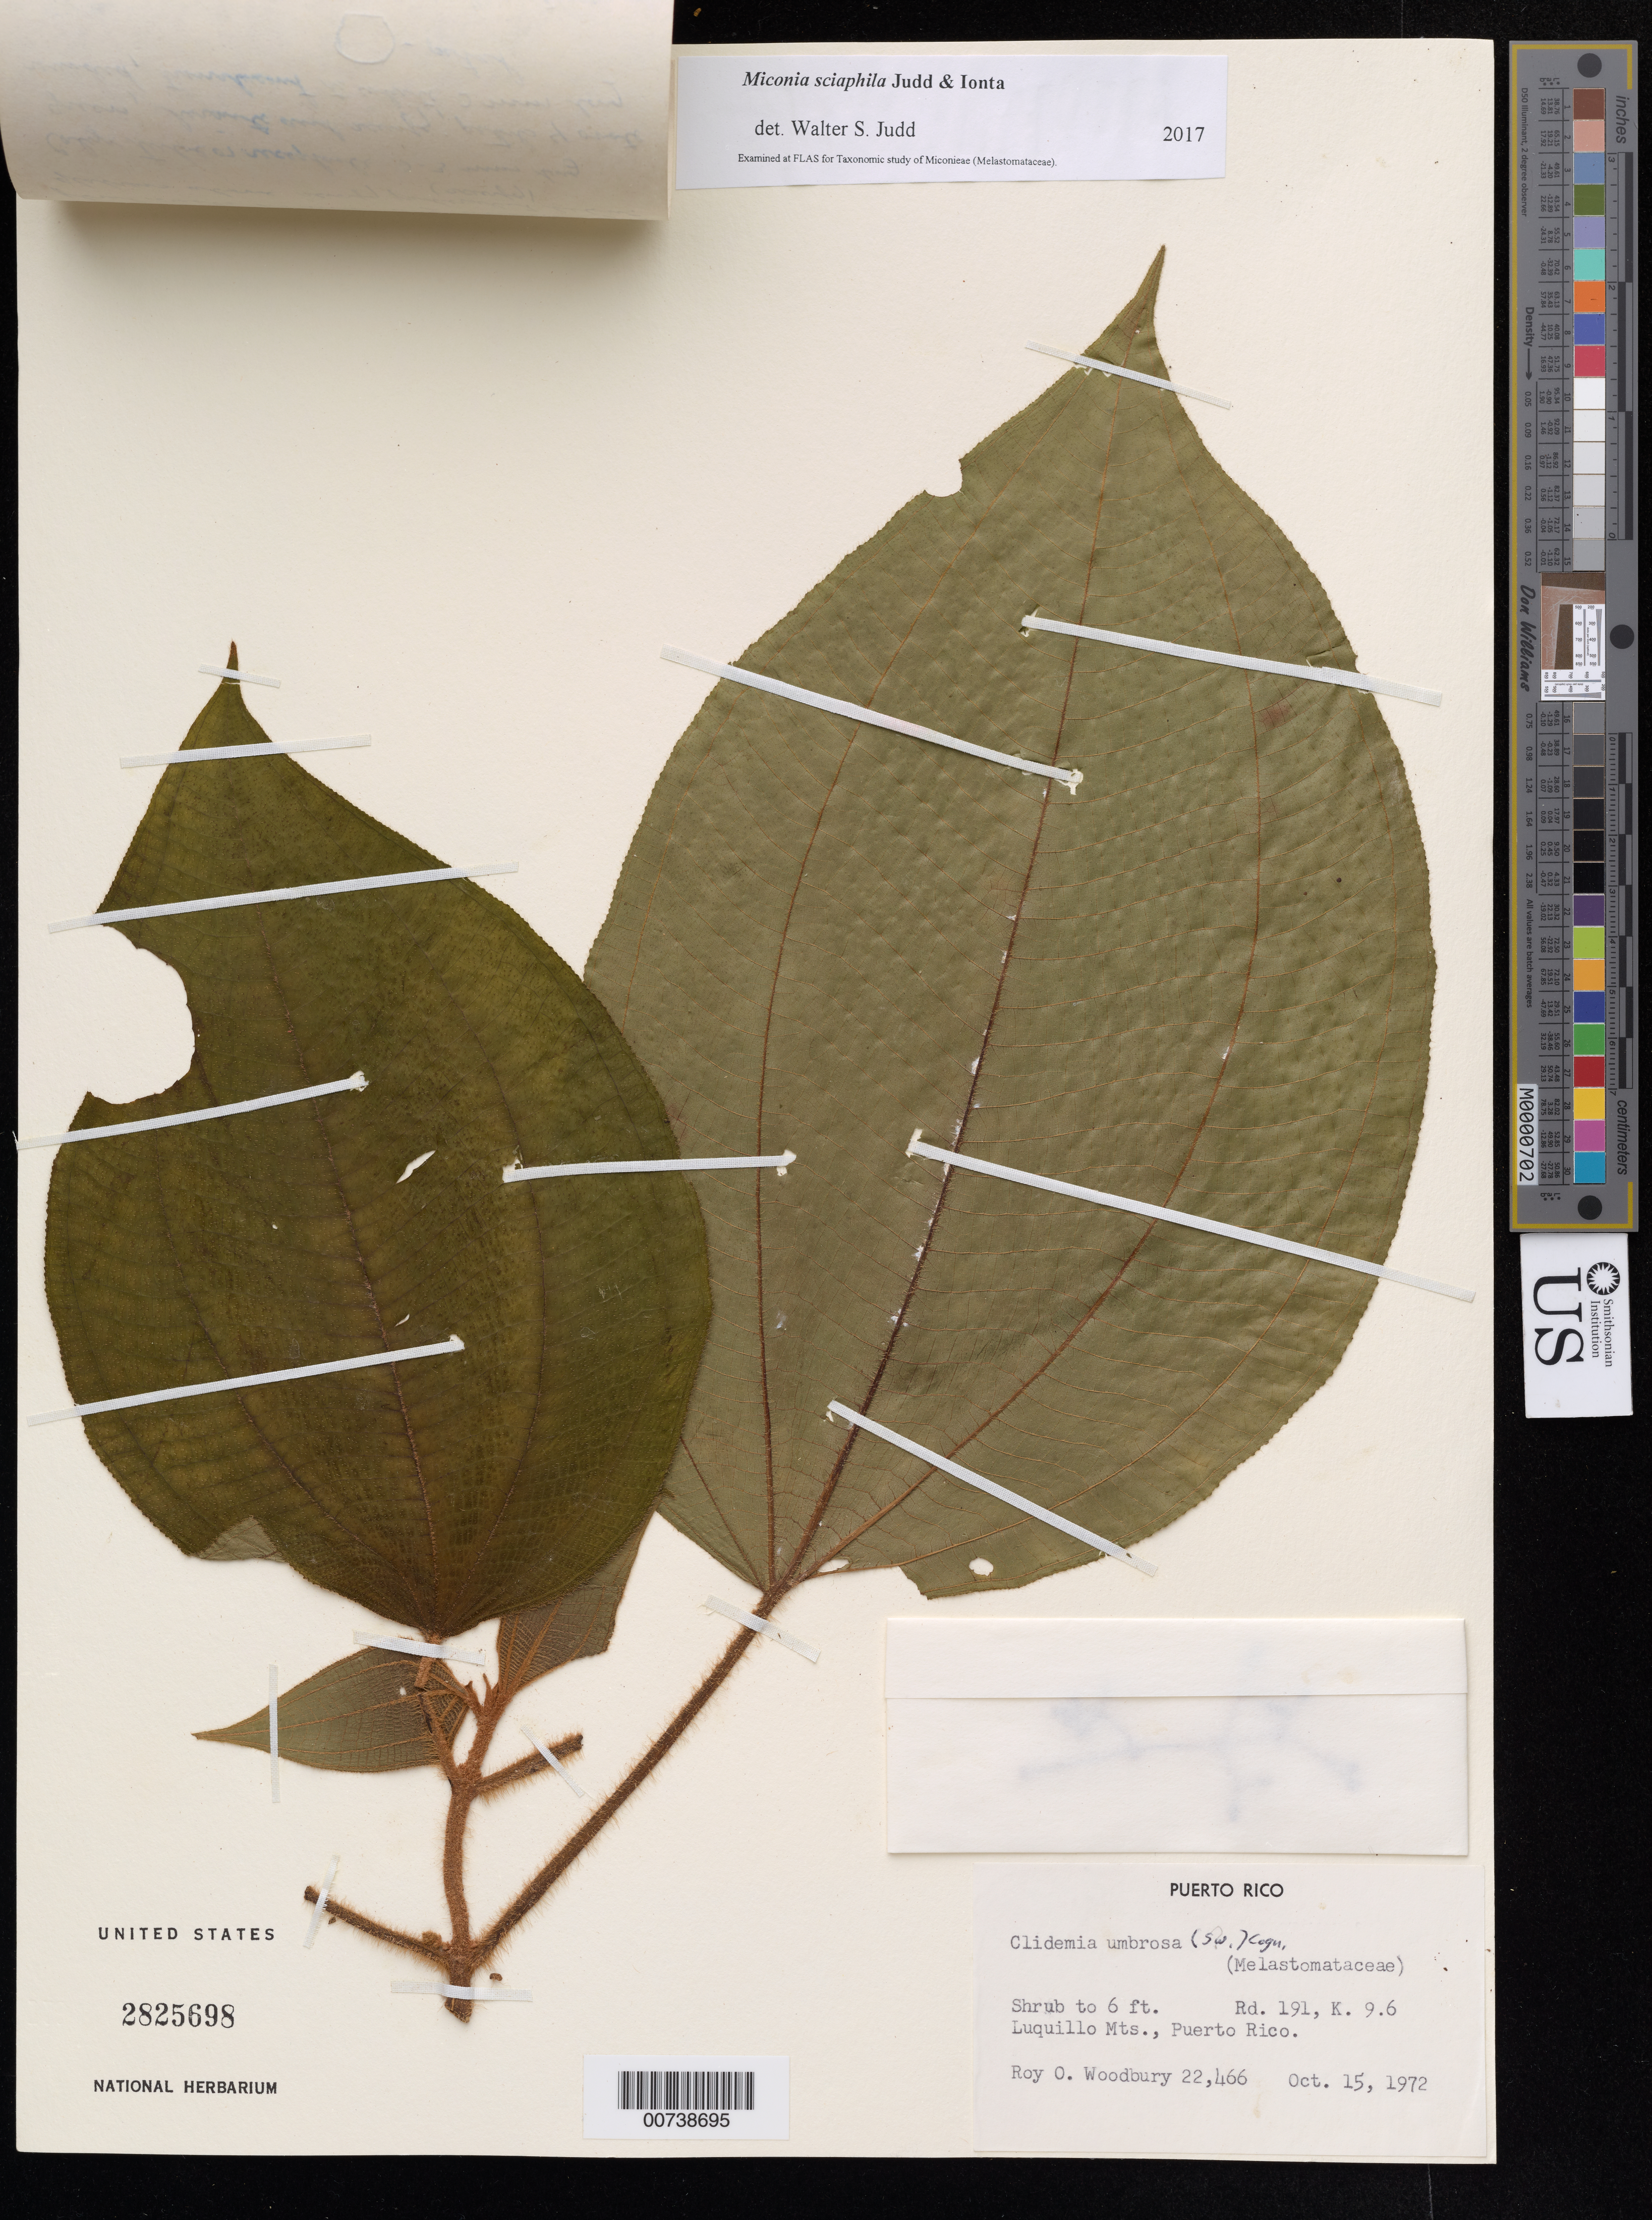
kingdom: Plantae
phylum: Tracheophyta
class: Magnoliopsida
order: Myrtales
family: Melastomataceae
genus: Miconia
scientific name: Miconia sciaphila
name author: Judd & Ionta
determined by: Judd, Walter S.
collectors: R. O. Woodbury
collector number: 22466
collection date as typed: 15 Oct 1972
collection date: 1972-10-15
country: Puerto Rico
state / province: Luquillo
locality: Luquillo Mountains, Rd 191, km 9.6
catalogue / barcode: US 2825698